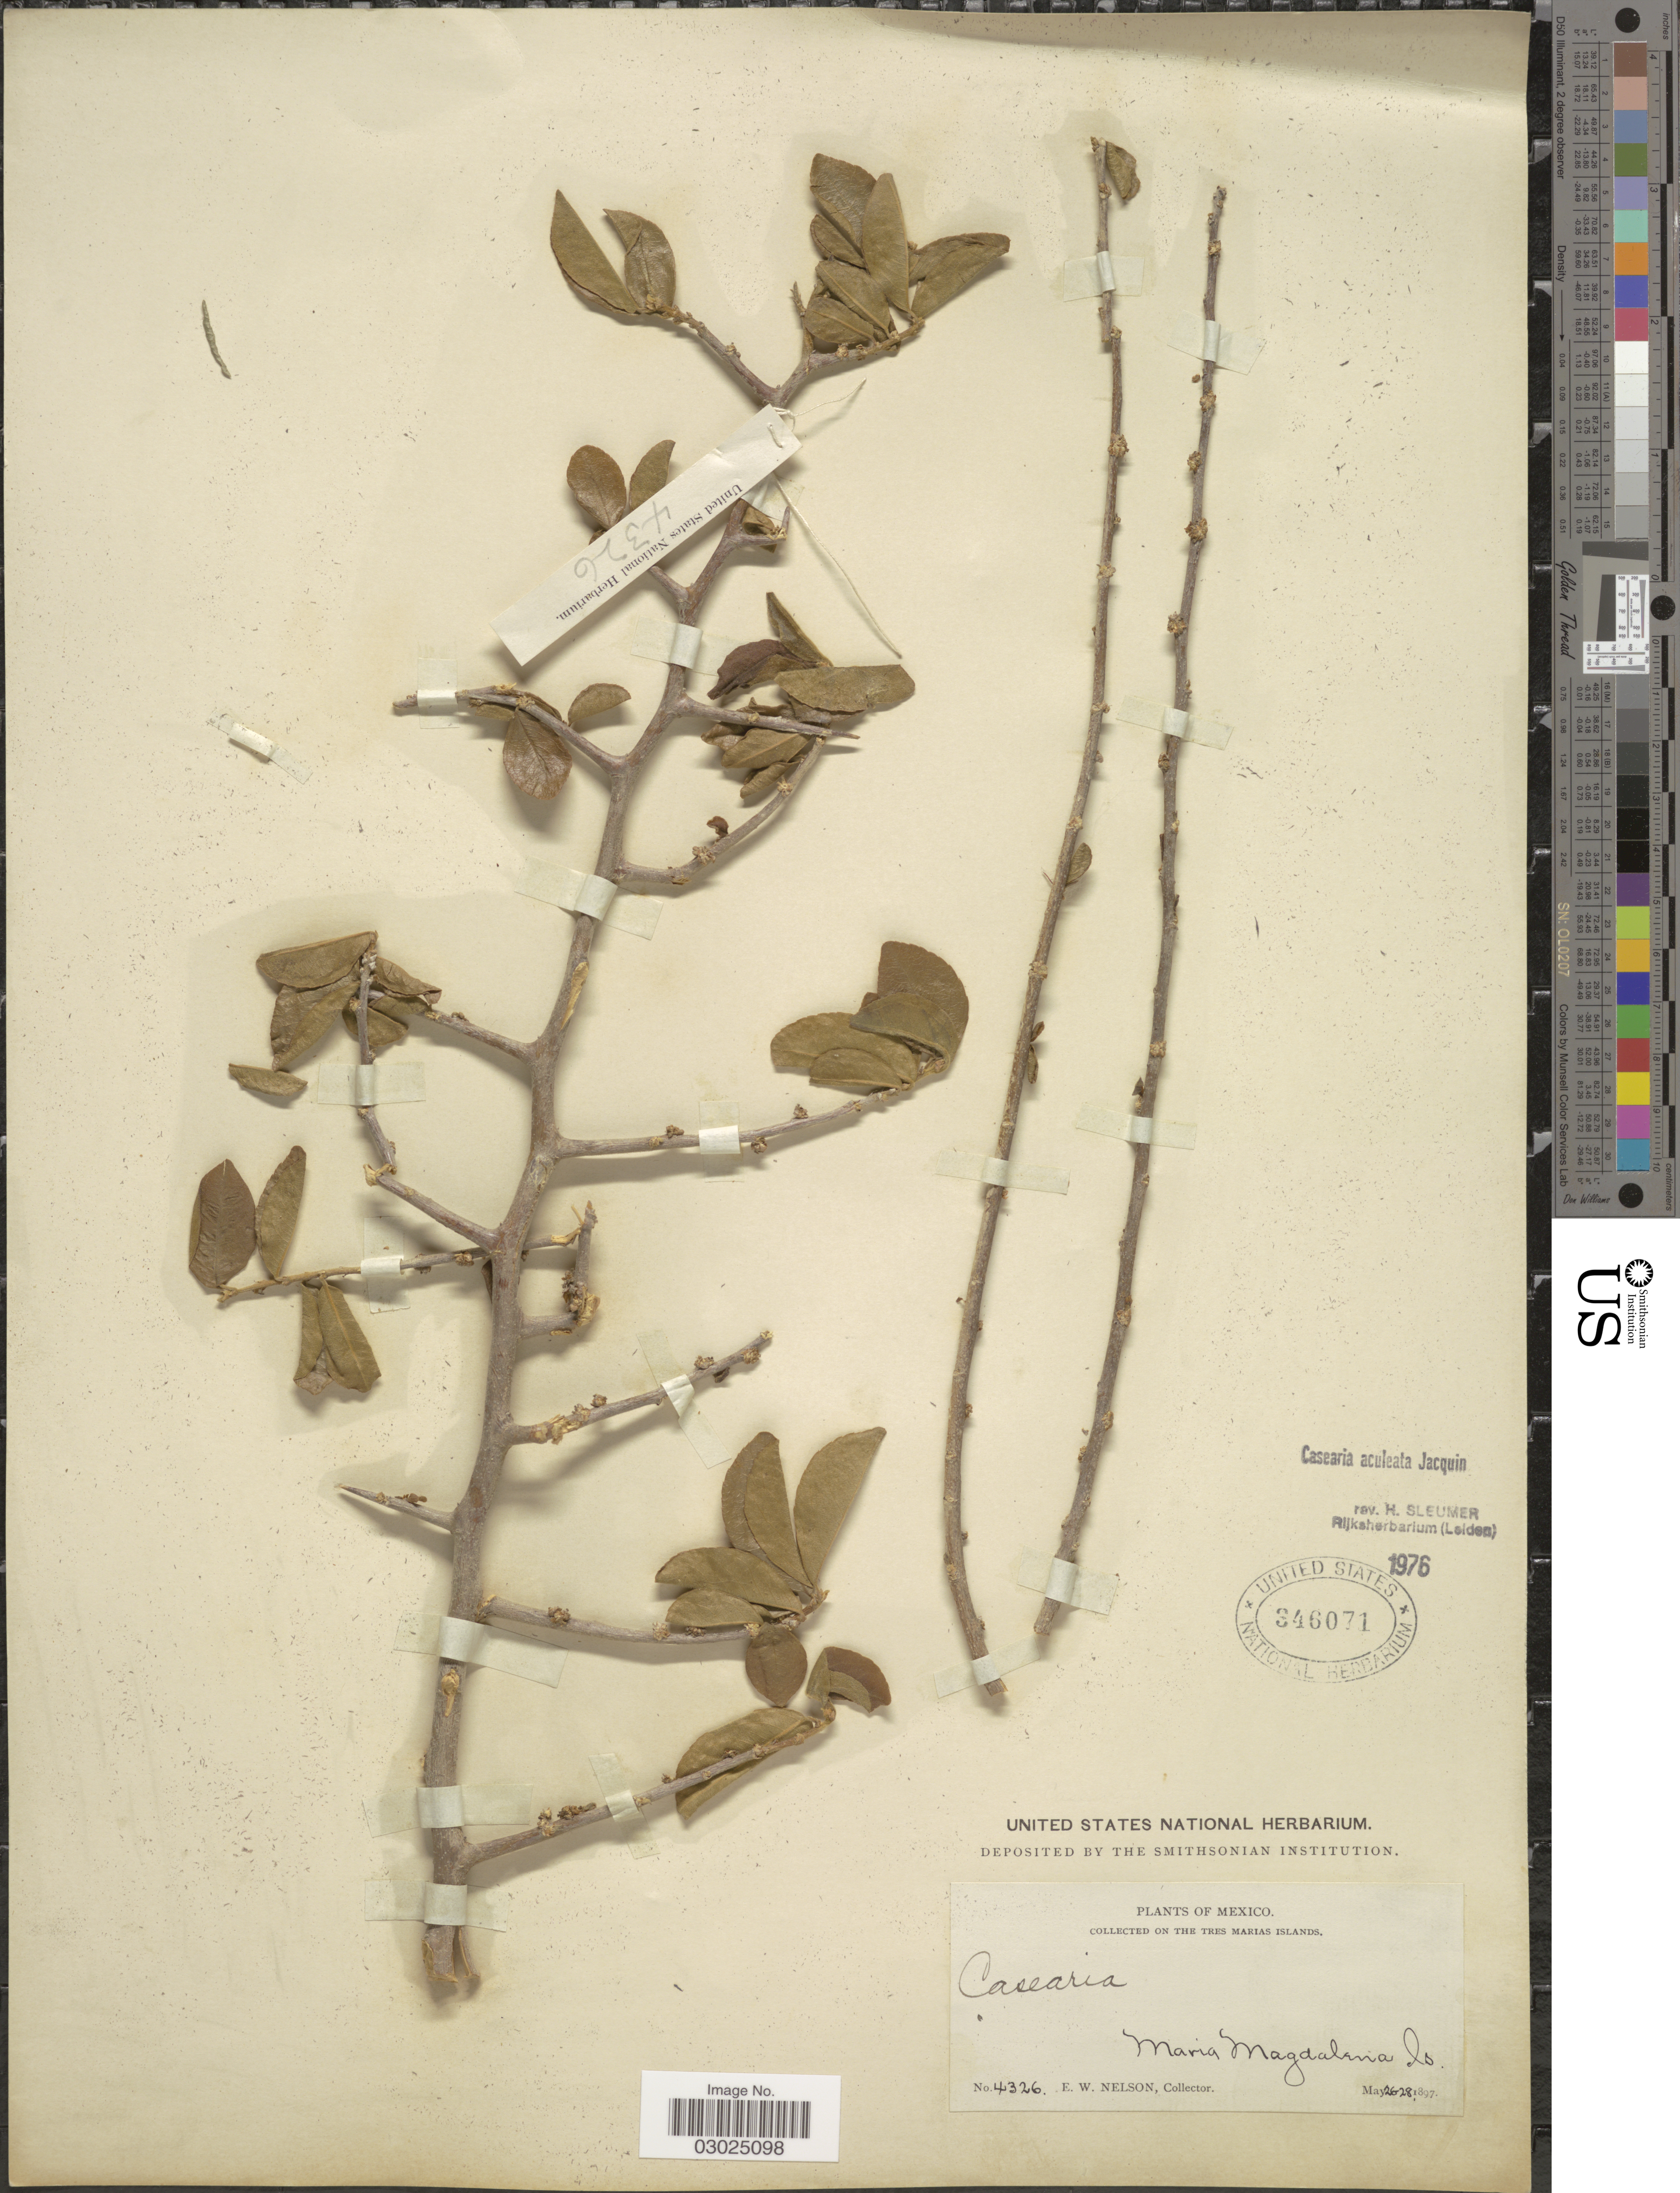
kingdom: Plantae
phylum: Tracheophyta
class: Magnoliopsida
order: Malpighiales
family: Salicaceae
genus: Casearia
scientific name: Casearia aculeata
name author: Jacq.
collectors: E. W. Nelson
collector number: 4326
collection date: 1897-05-26/1897-05-28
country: Mexico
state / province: Nayarit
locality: The Tres Marias Islands. Maria Magdalenia Is.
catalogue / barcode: US 346071